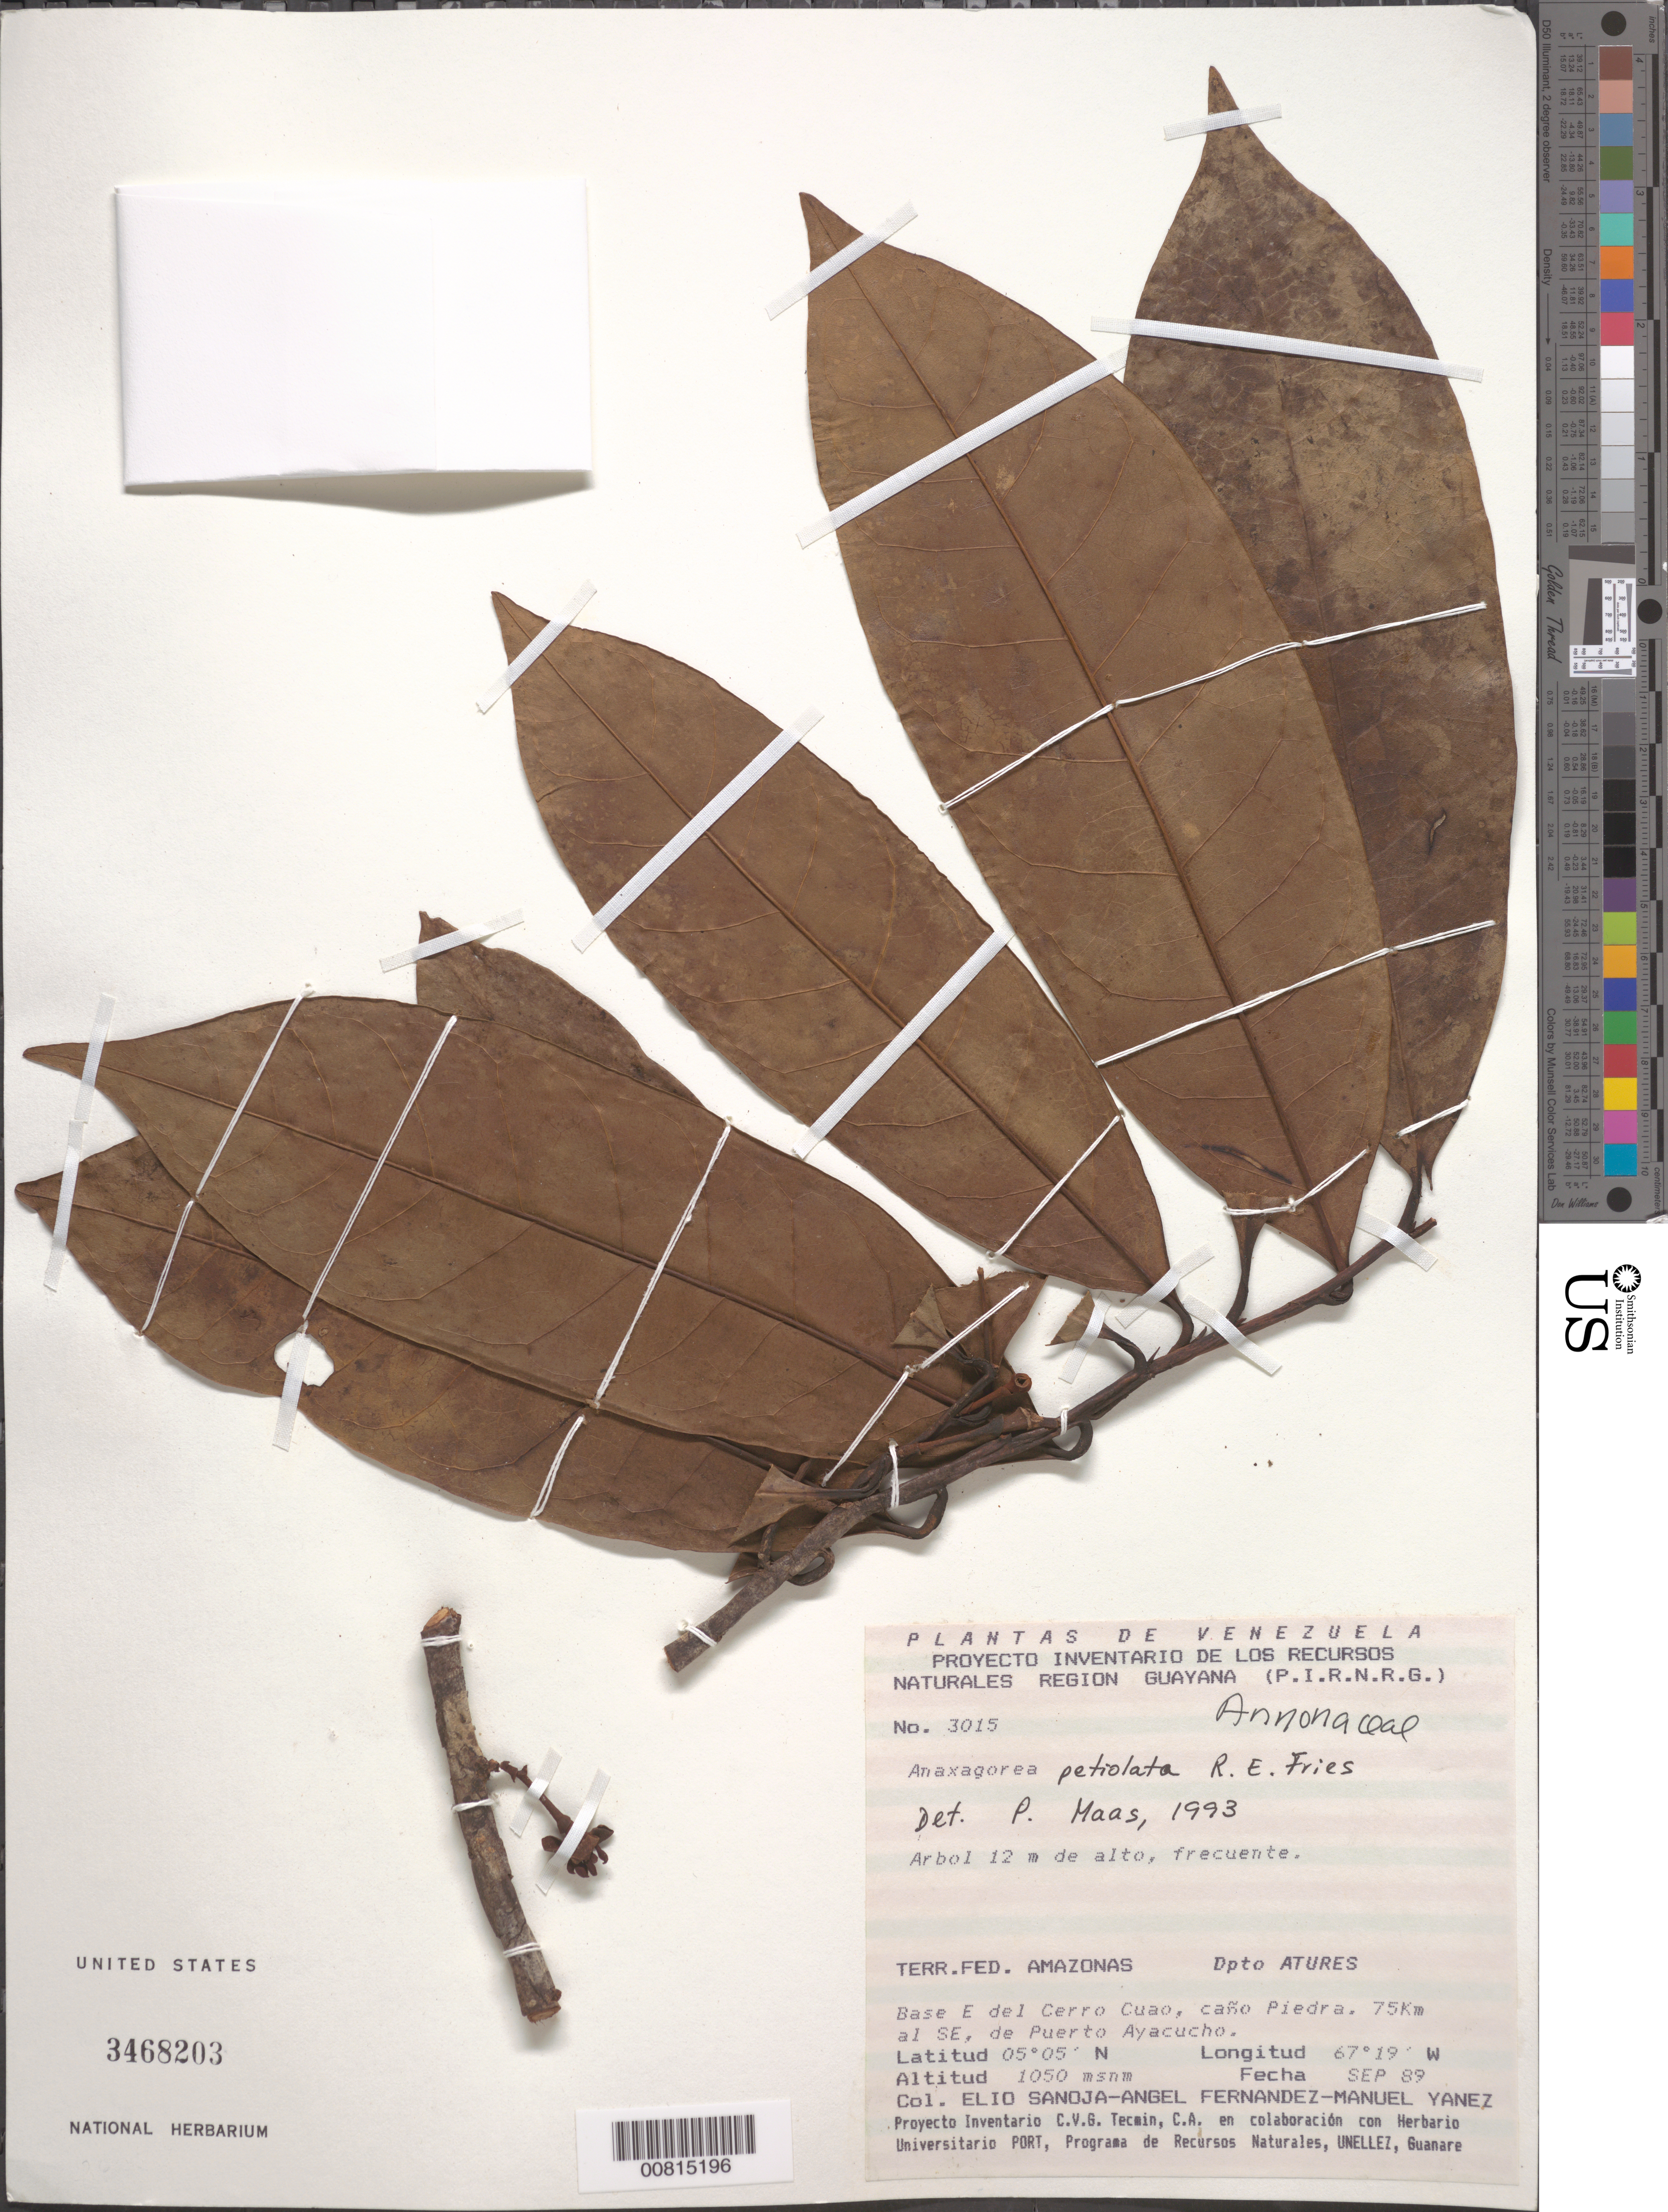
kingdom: Plantae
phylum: Tracheophyta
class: Magnoliopsida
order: Magnoliales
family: Annonaceae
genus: Anaxagorea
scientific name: Anaxagorea petiolata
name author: R.E. Fr.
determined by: Maas, Paul J. M.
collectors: E. Sanoja, A. Fernandez & M. Yanez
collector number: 3015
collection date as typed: Sep-89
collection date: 1989-09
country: Venezuela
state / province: Amazonas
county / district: Atures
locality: Cerro Cuao, Caño Piedra; 75 km al SE de Puerto Ayacucho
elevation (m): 1050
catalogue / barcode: US 3468203